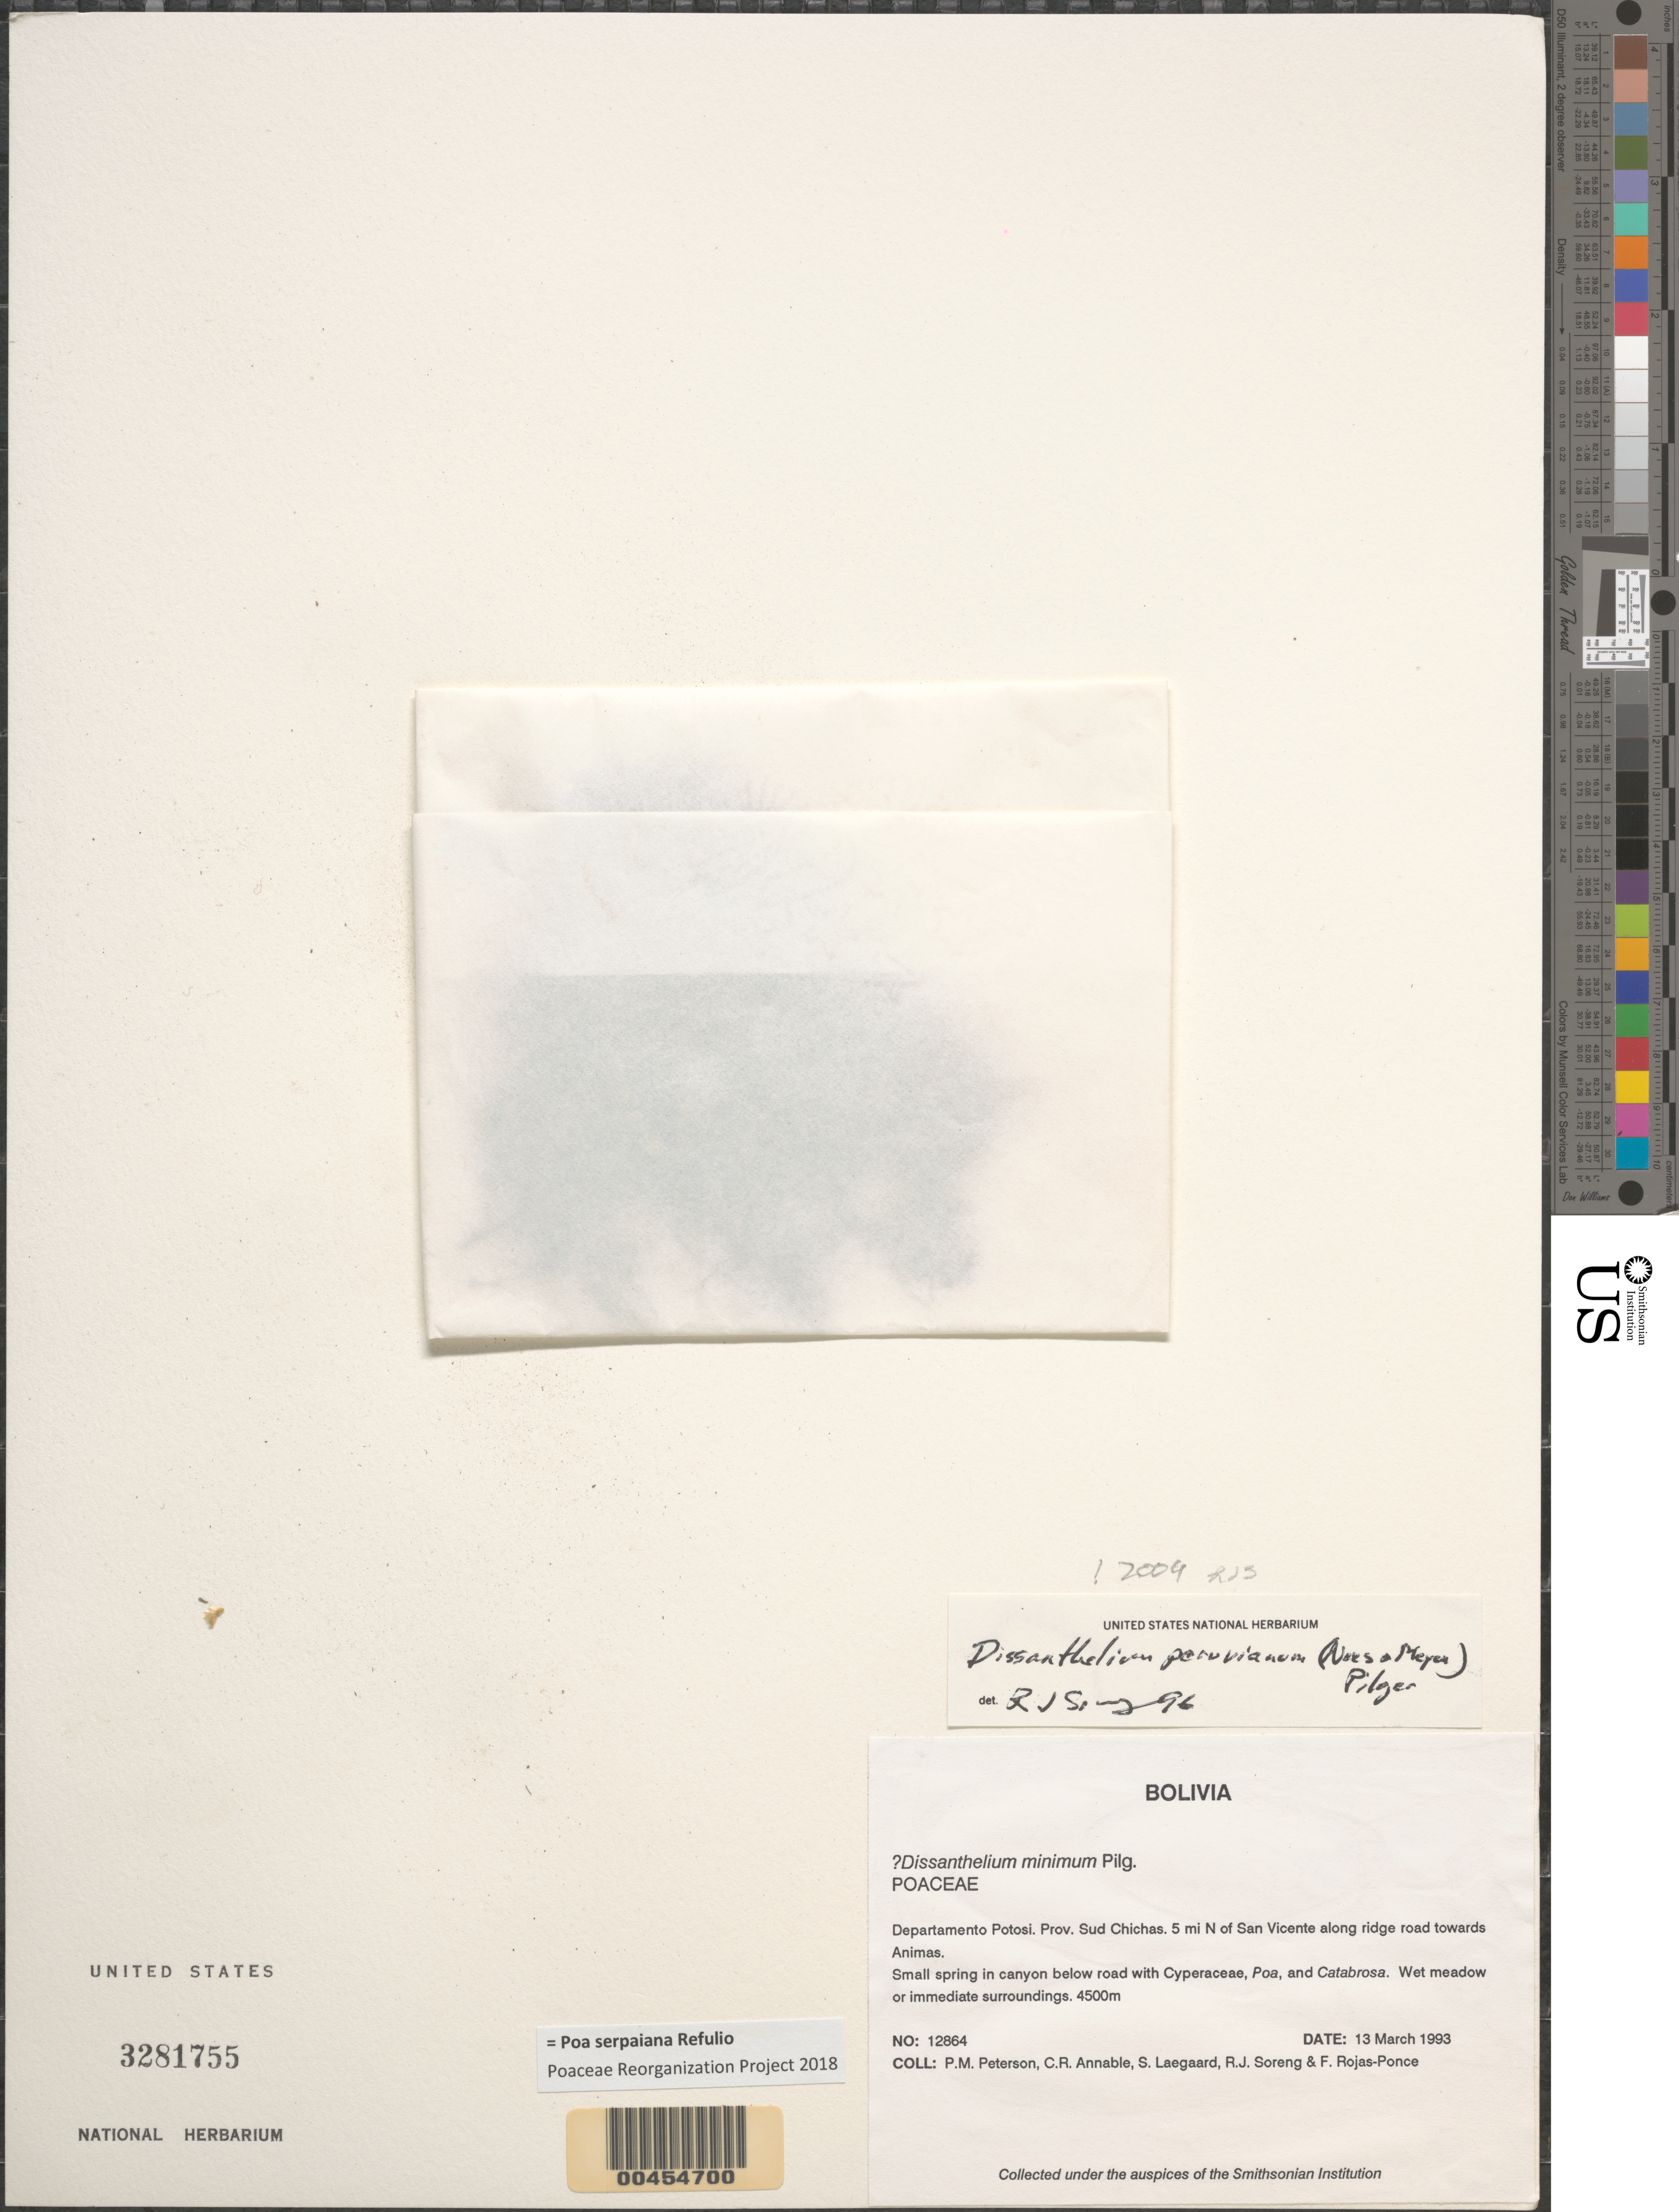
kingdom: Plantae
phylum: Tracheophyta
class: Liliopsida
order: Poales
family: Poaceae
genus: Poa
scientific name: Poa serpaiana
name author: Refulio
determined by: Poaceae Reorganization Project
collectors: P. M. Peterson, C. R. Annable, S. Lægaard, R. J. Soreng & F. Rojas-Ponce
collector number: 12864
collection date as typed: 13 Mar 1993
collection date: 1993-03-13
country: Bolivia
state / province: Potosí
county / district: Sud Chichas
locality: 5 mi N of San Vicente along ridge road towards Animas.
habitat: Small spring in canyon below road with Cyperaceae, Poa, and Catabrosa. Wet meadow or immediate surroundings.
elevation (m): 4500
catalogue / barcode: US 3281755